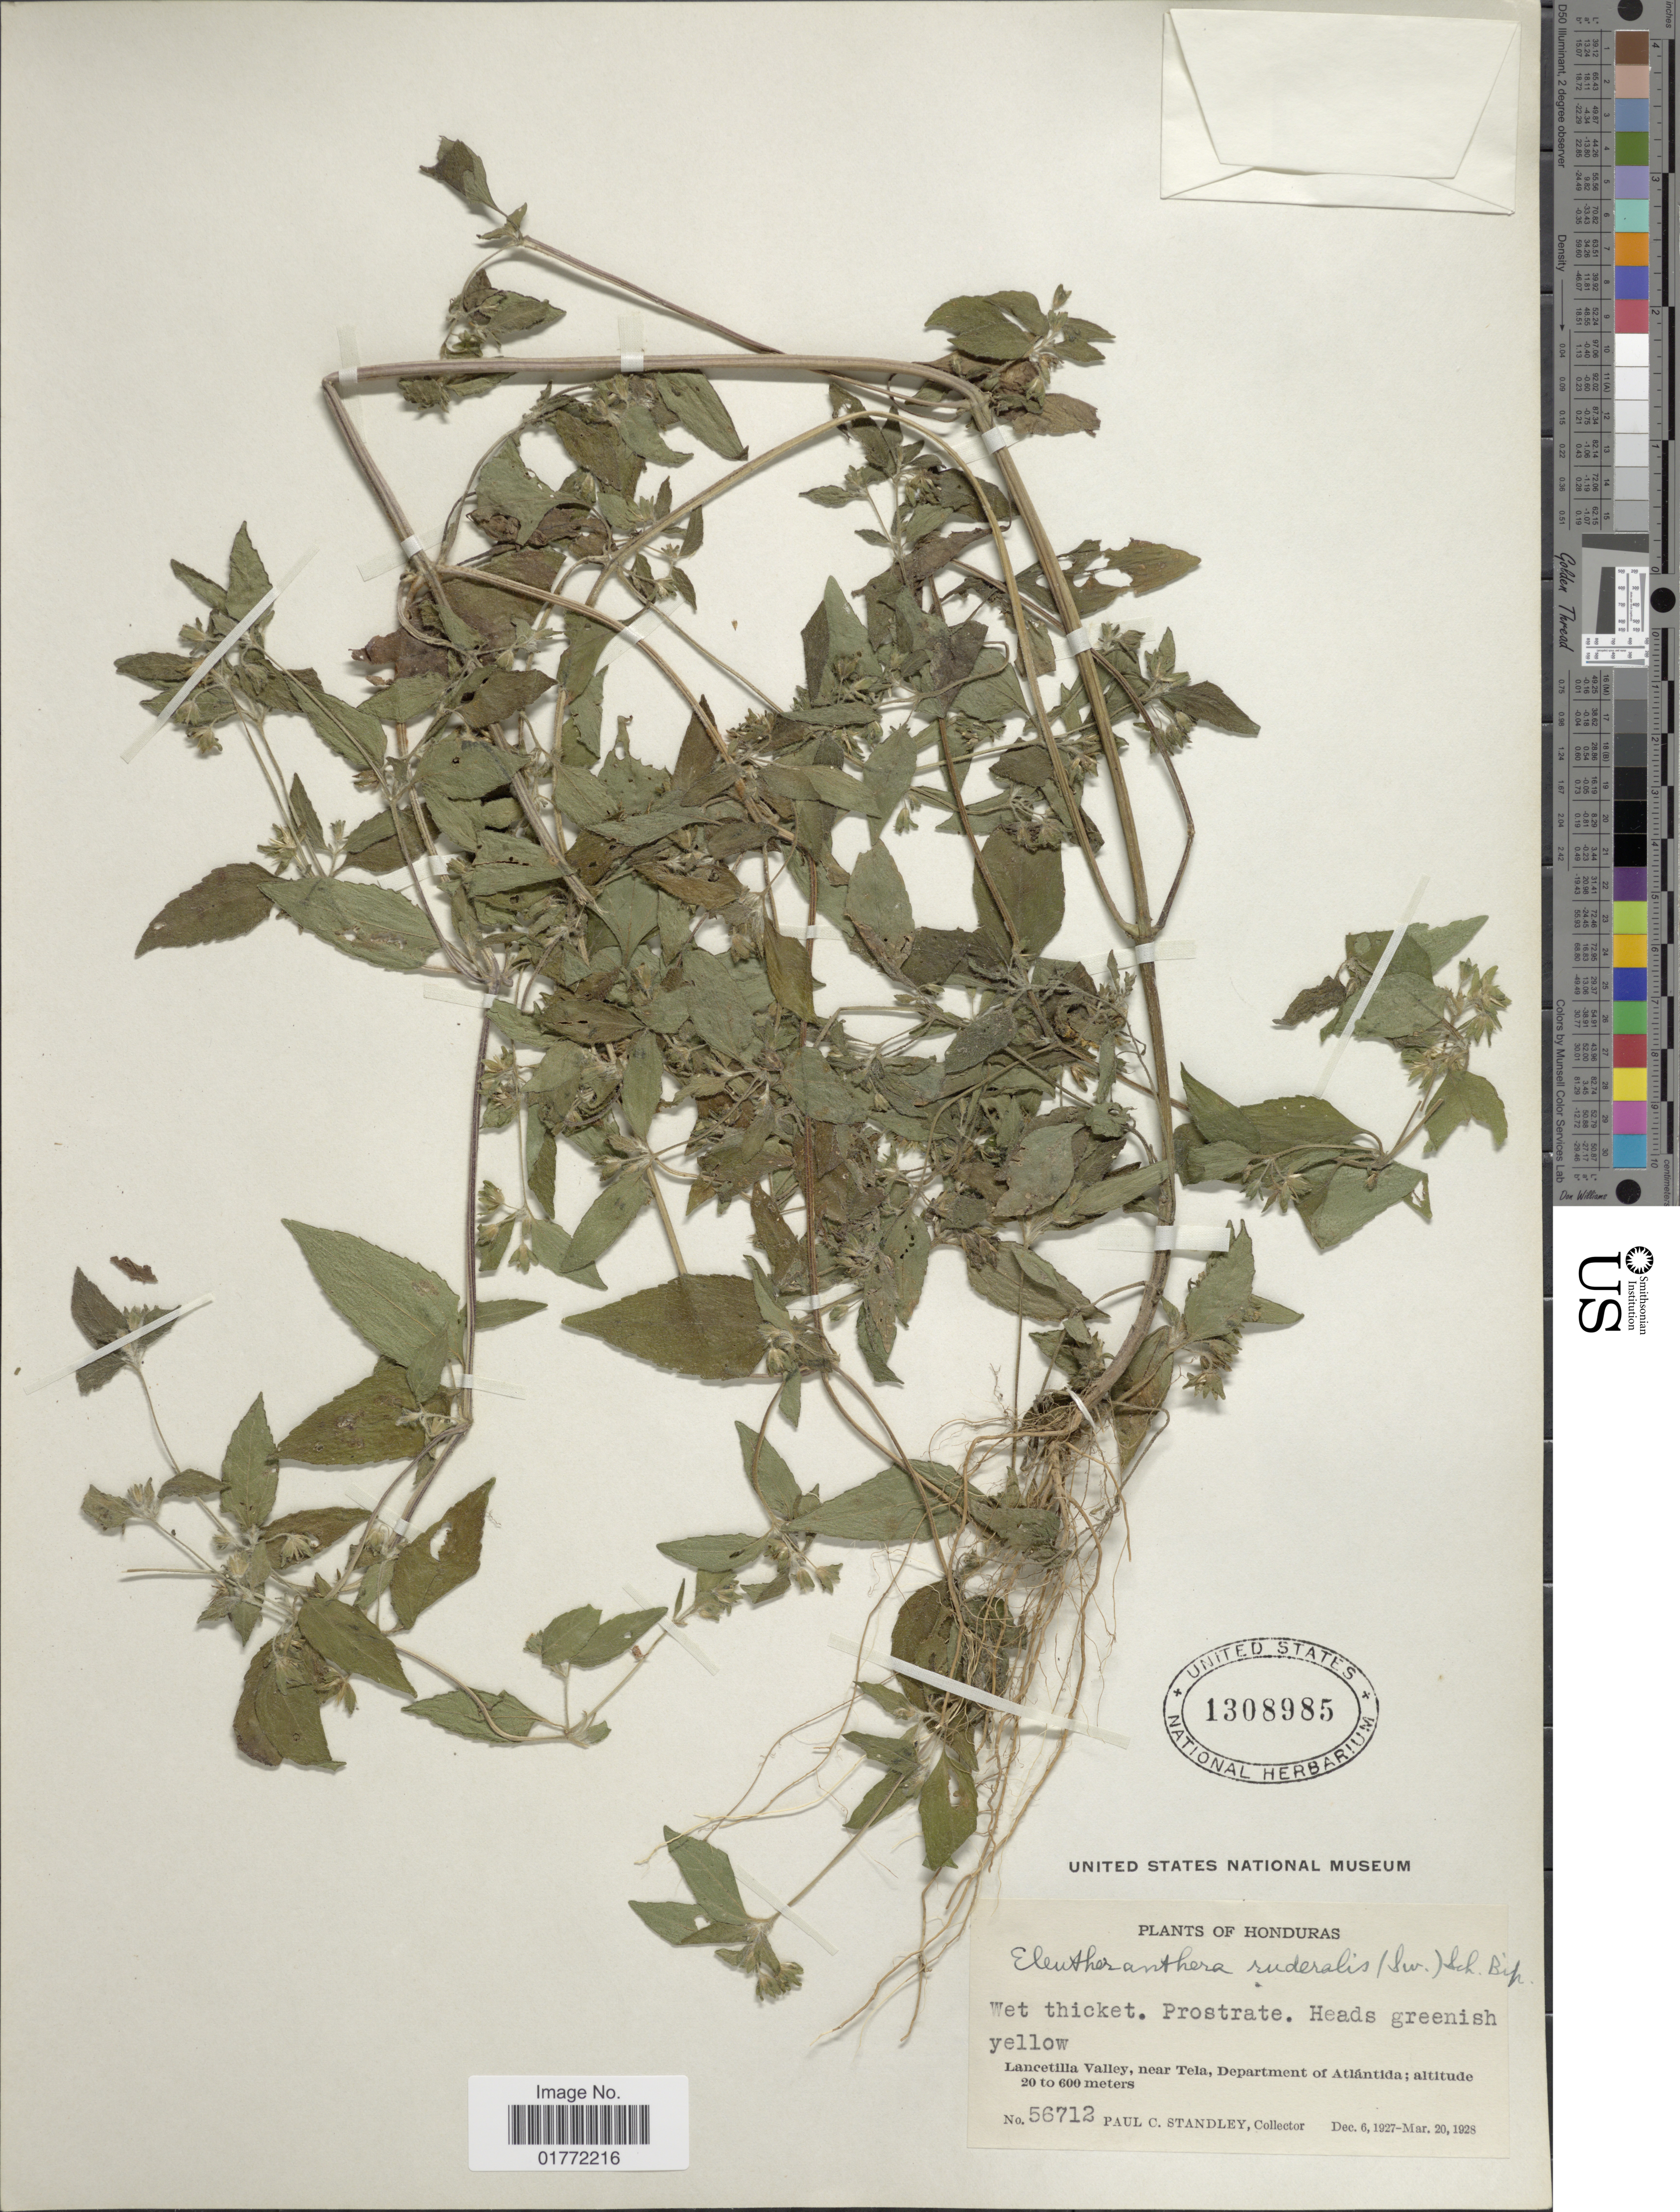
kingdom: Plantae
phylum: Tracheophyta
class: Magnoliopsida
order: Asterales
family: Asteraceae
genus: Eleutheranthera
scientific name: Eleutheranthera ruderalis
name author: (Sw.) Sch. Bip.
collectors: P. C. Standley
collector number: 56712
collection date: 1927-12-16/1928-03-20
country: Honduras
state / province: Atlántida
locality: Lancetilla Valley, near Tela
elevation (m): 20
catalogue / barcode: US 1308985